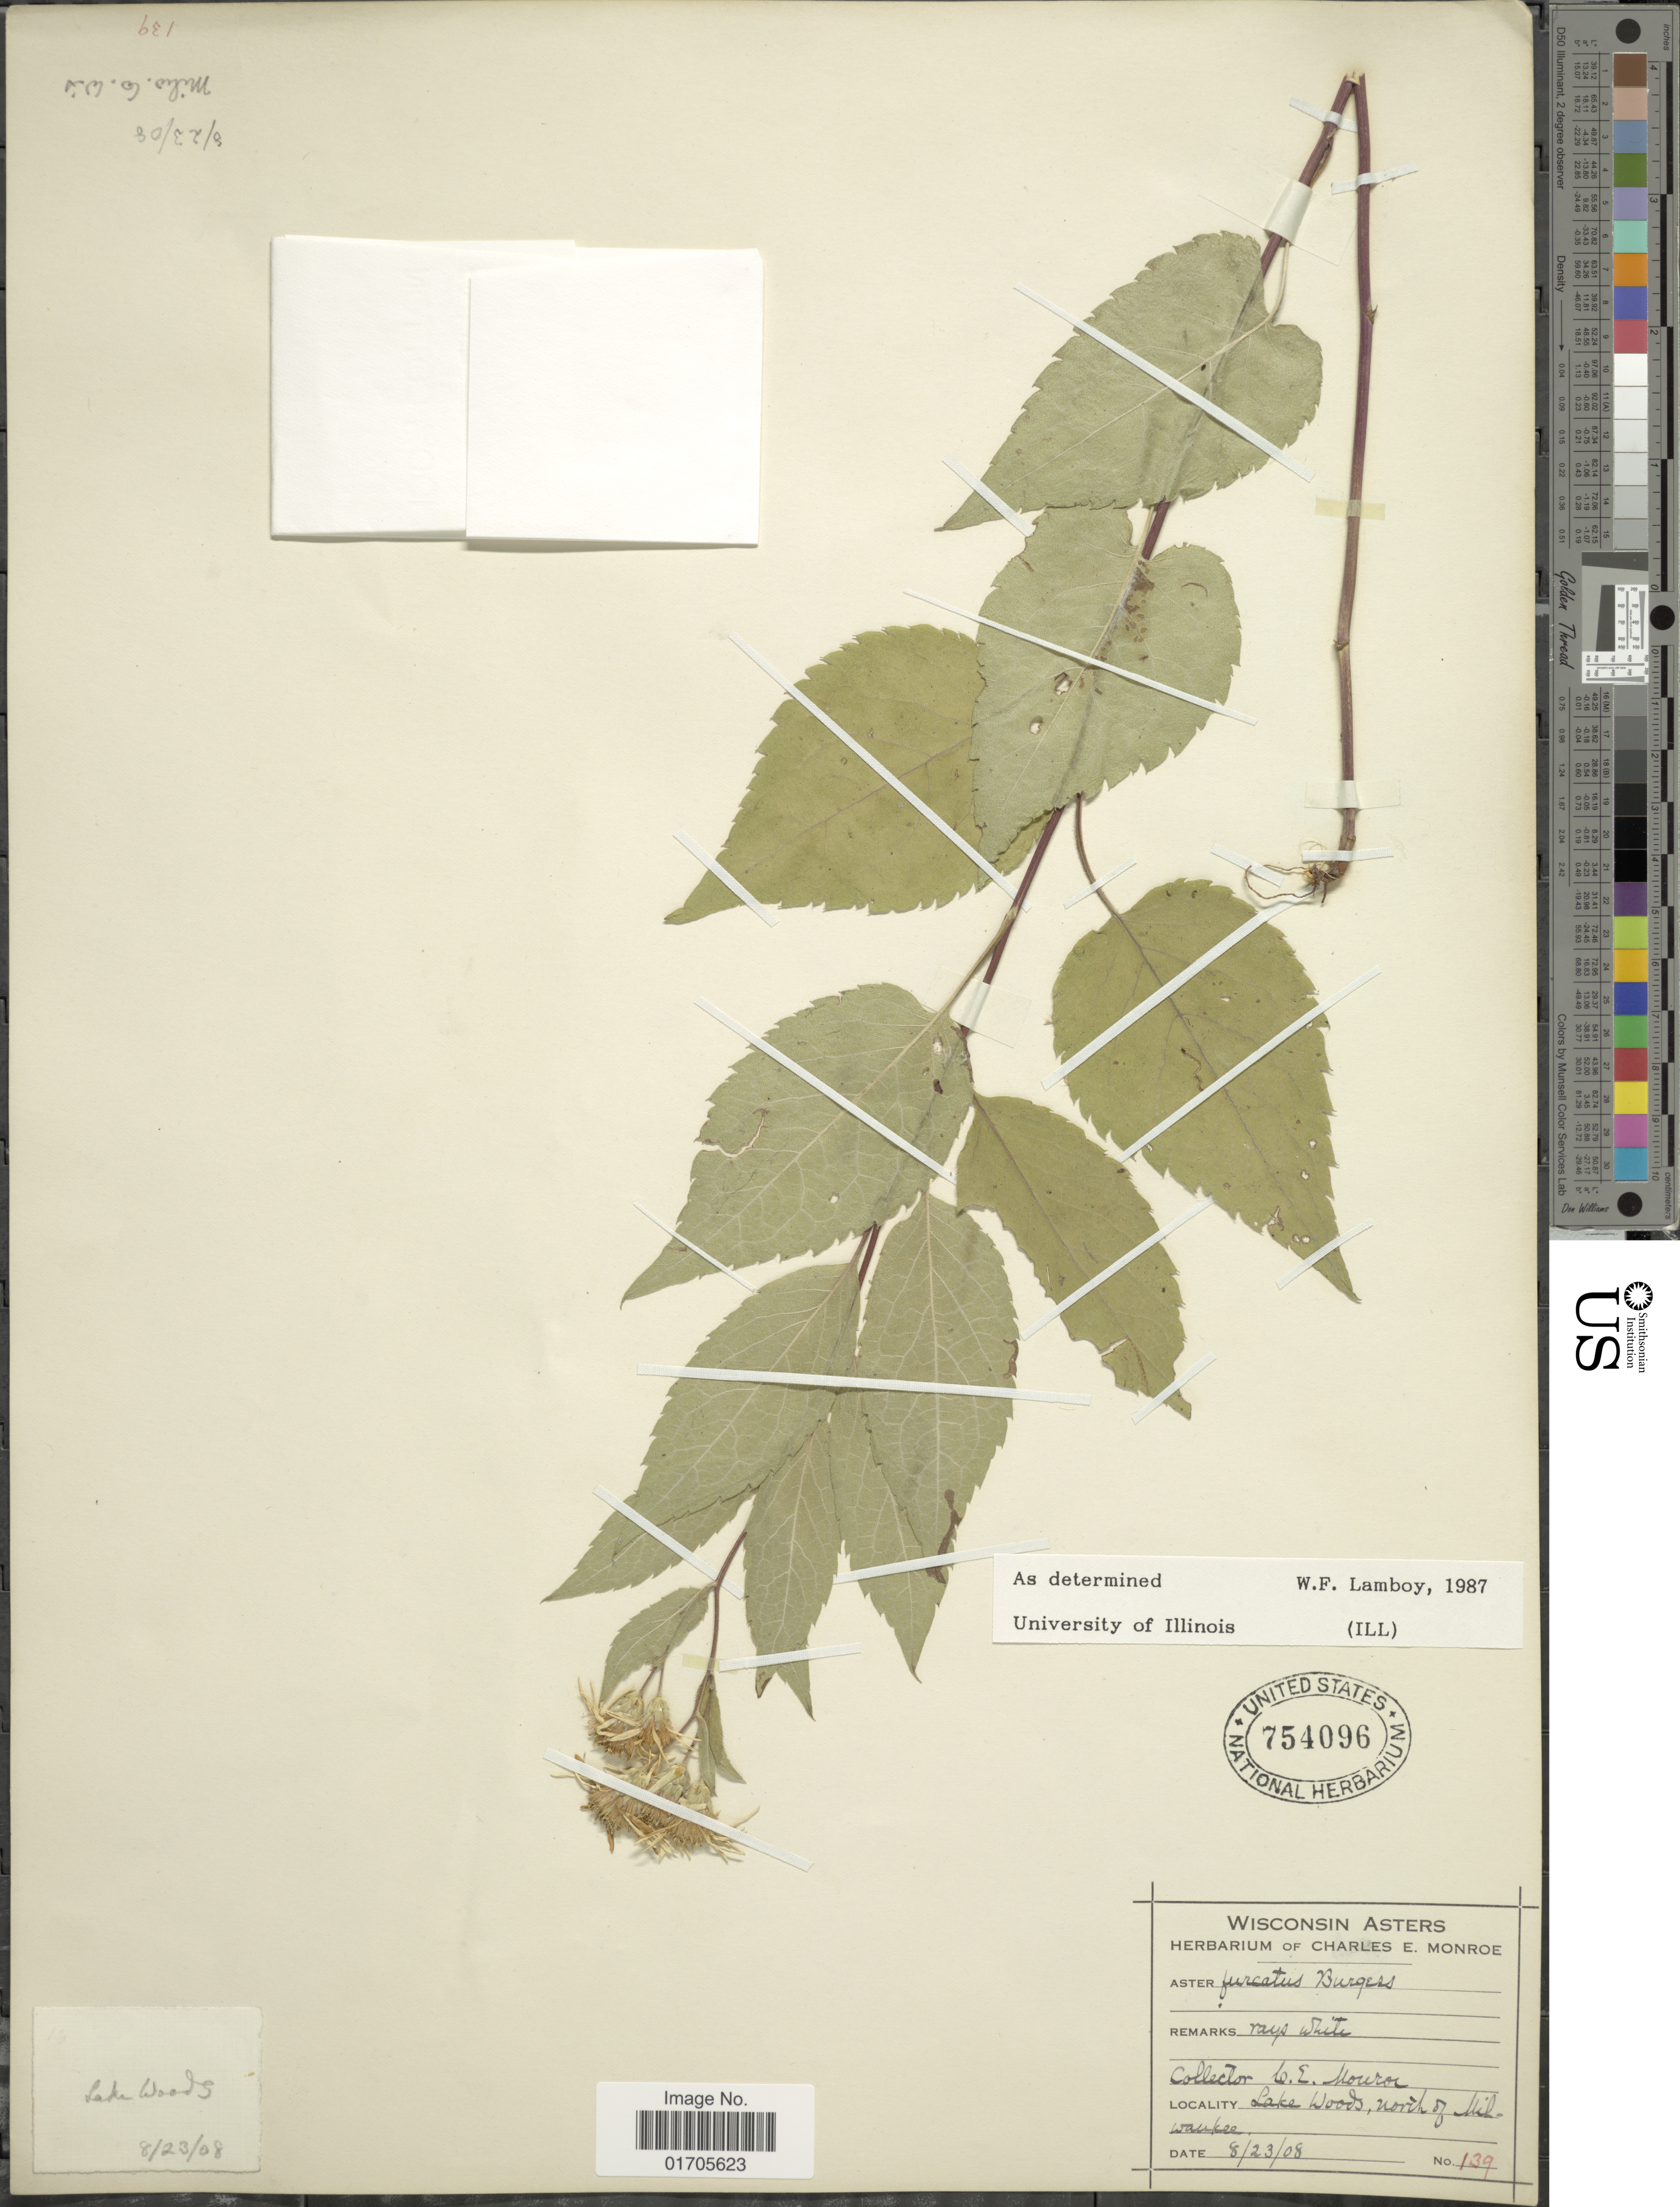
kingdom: Plantae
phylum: Tracheophyta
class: Magnoliopsida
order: Asterales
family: Asteraceae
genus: Eurybia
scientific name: Eurybia furcata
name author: G.L. Nesom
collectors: C. Monroe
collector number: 139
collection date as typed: Transcribed d/m/y: 23/8/8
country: United States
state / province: Wisconsin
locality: Wisconsin. Lake Woods, North of Milwaukee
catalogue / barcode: US 754096